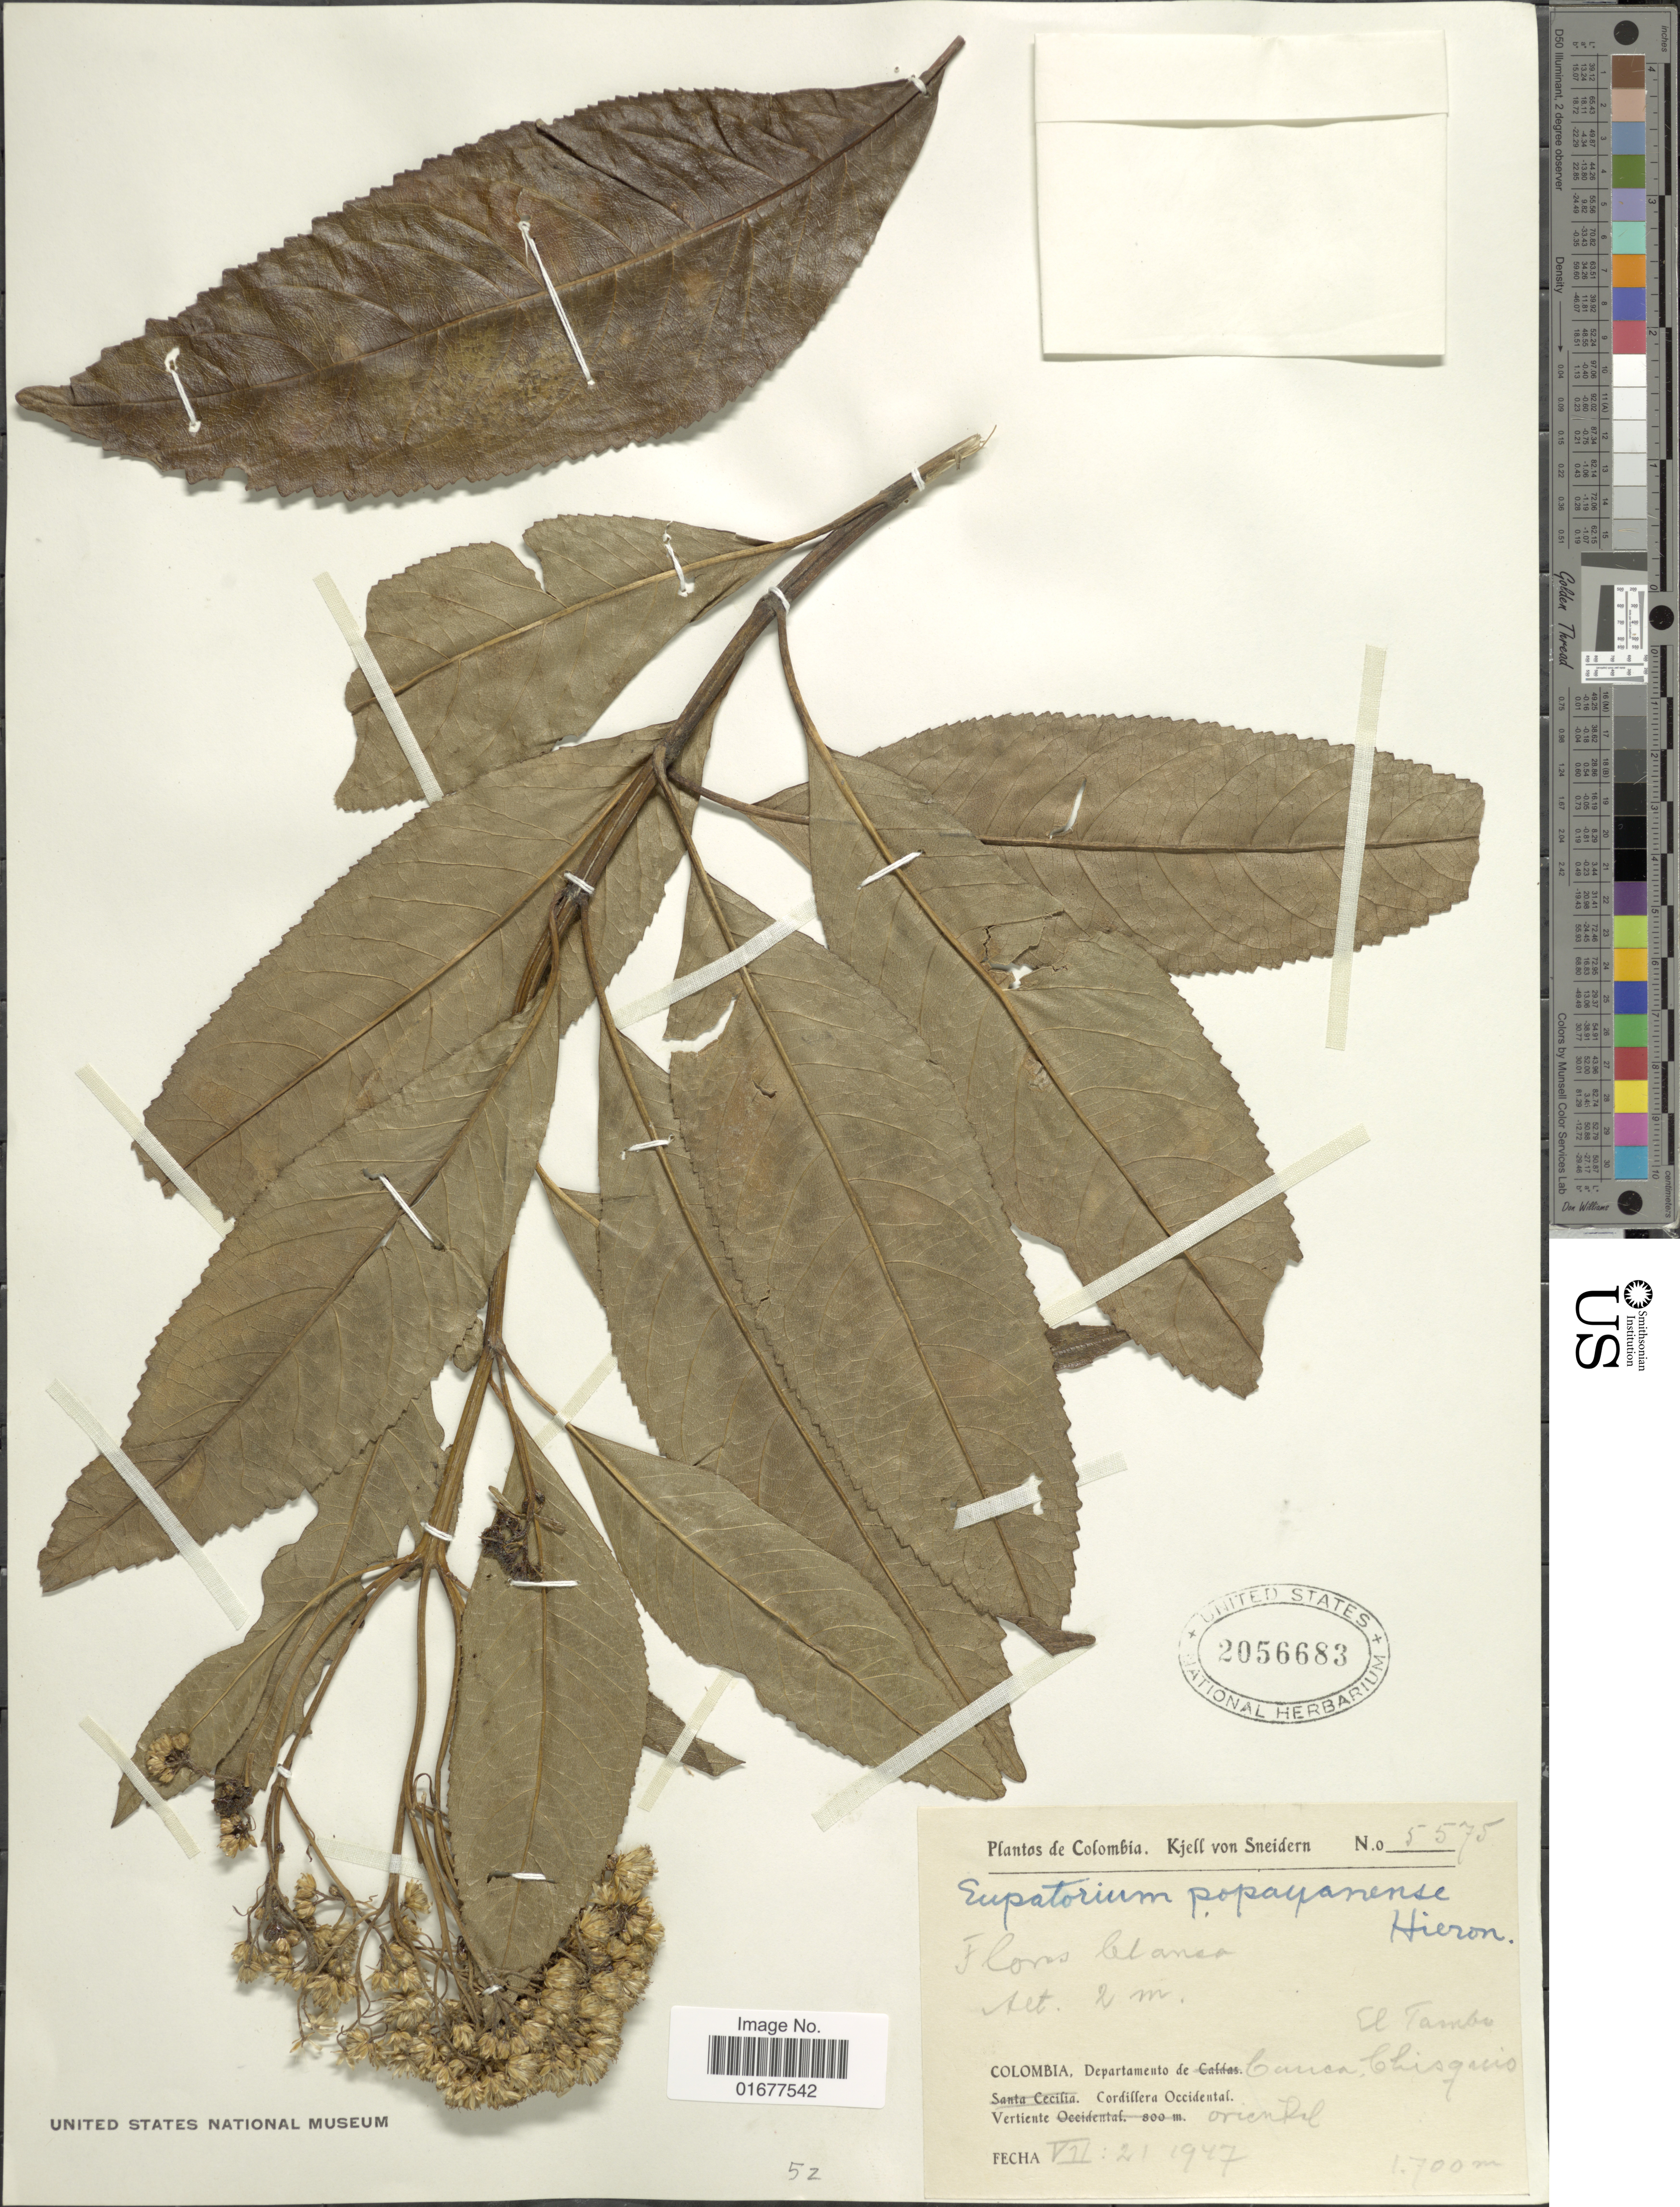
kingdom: Plantae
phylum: Tracheophyta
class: Magnoliopsida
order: Asterales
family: Asteraceae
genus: Ageratina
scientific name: Ageratina popayanensis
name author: (H. Rob.) R.M. King & H. Rob.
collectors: K. von Sneidern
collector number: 5575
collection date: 1947-07-21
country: Colombia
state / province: Cauca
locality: Chisquio. Cordillera Occidental.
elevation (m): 1700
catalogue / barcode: US 2056638